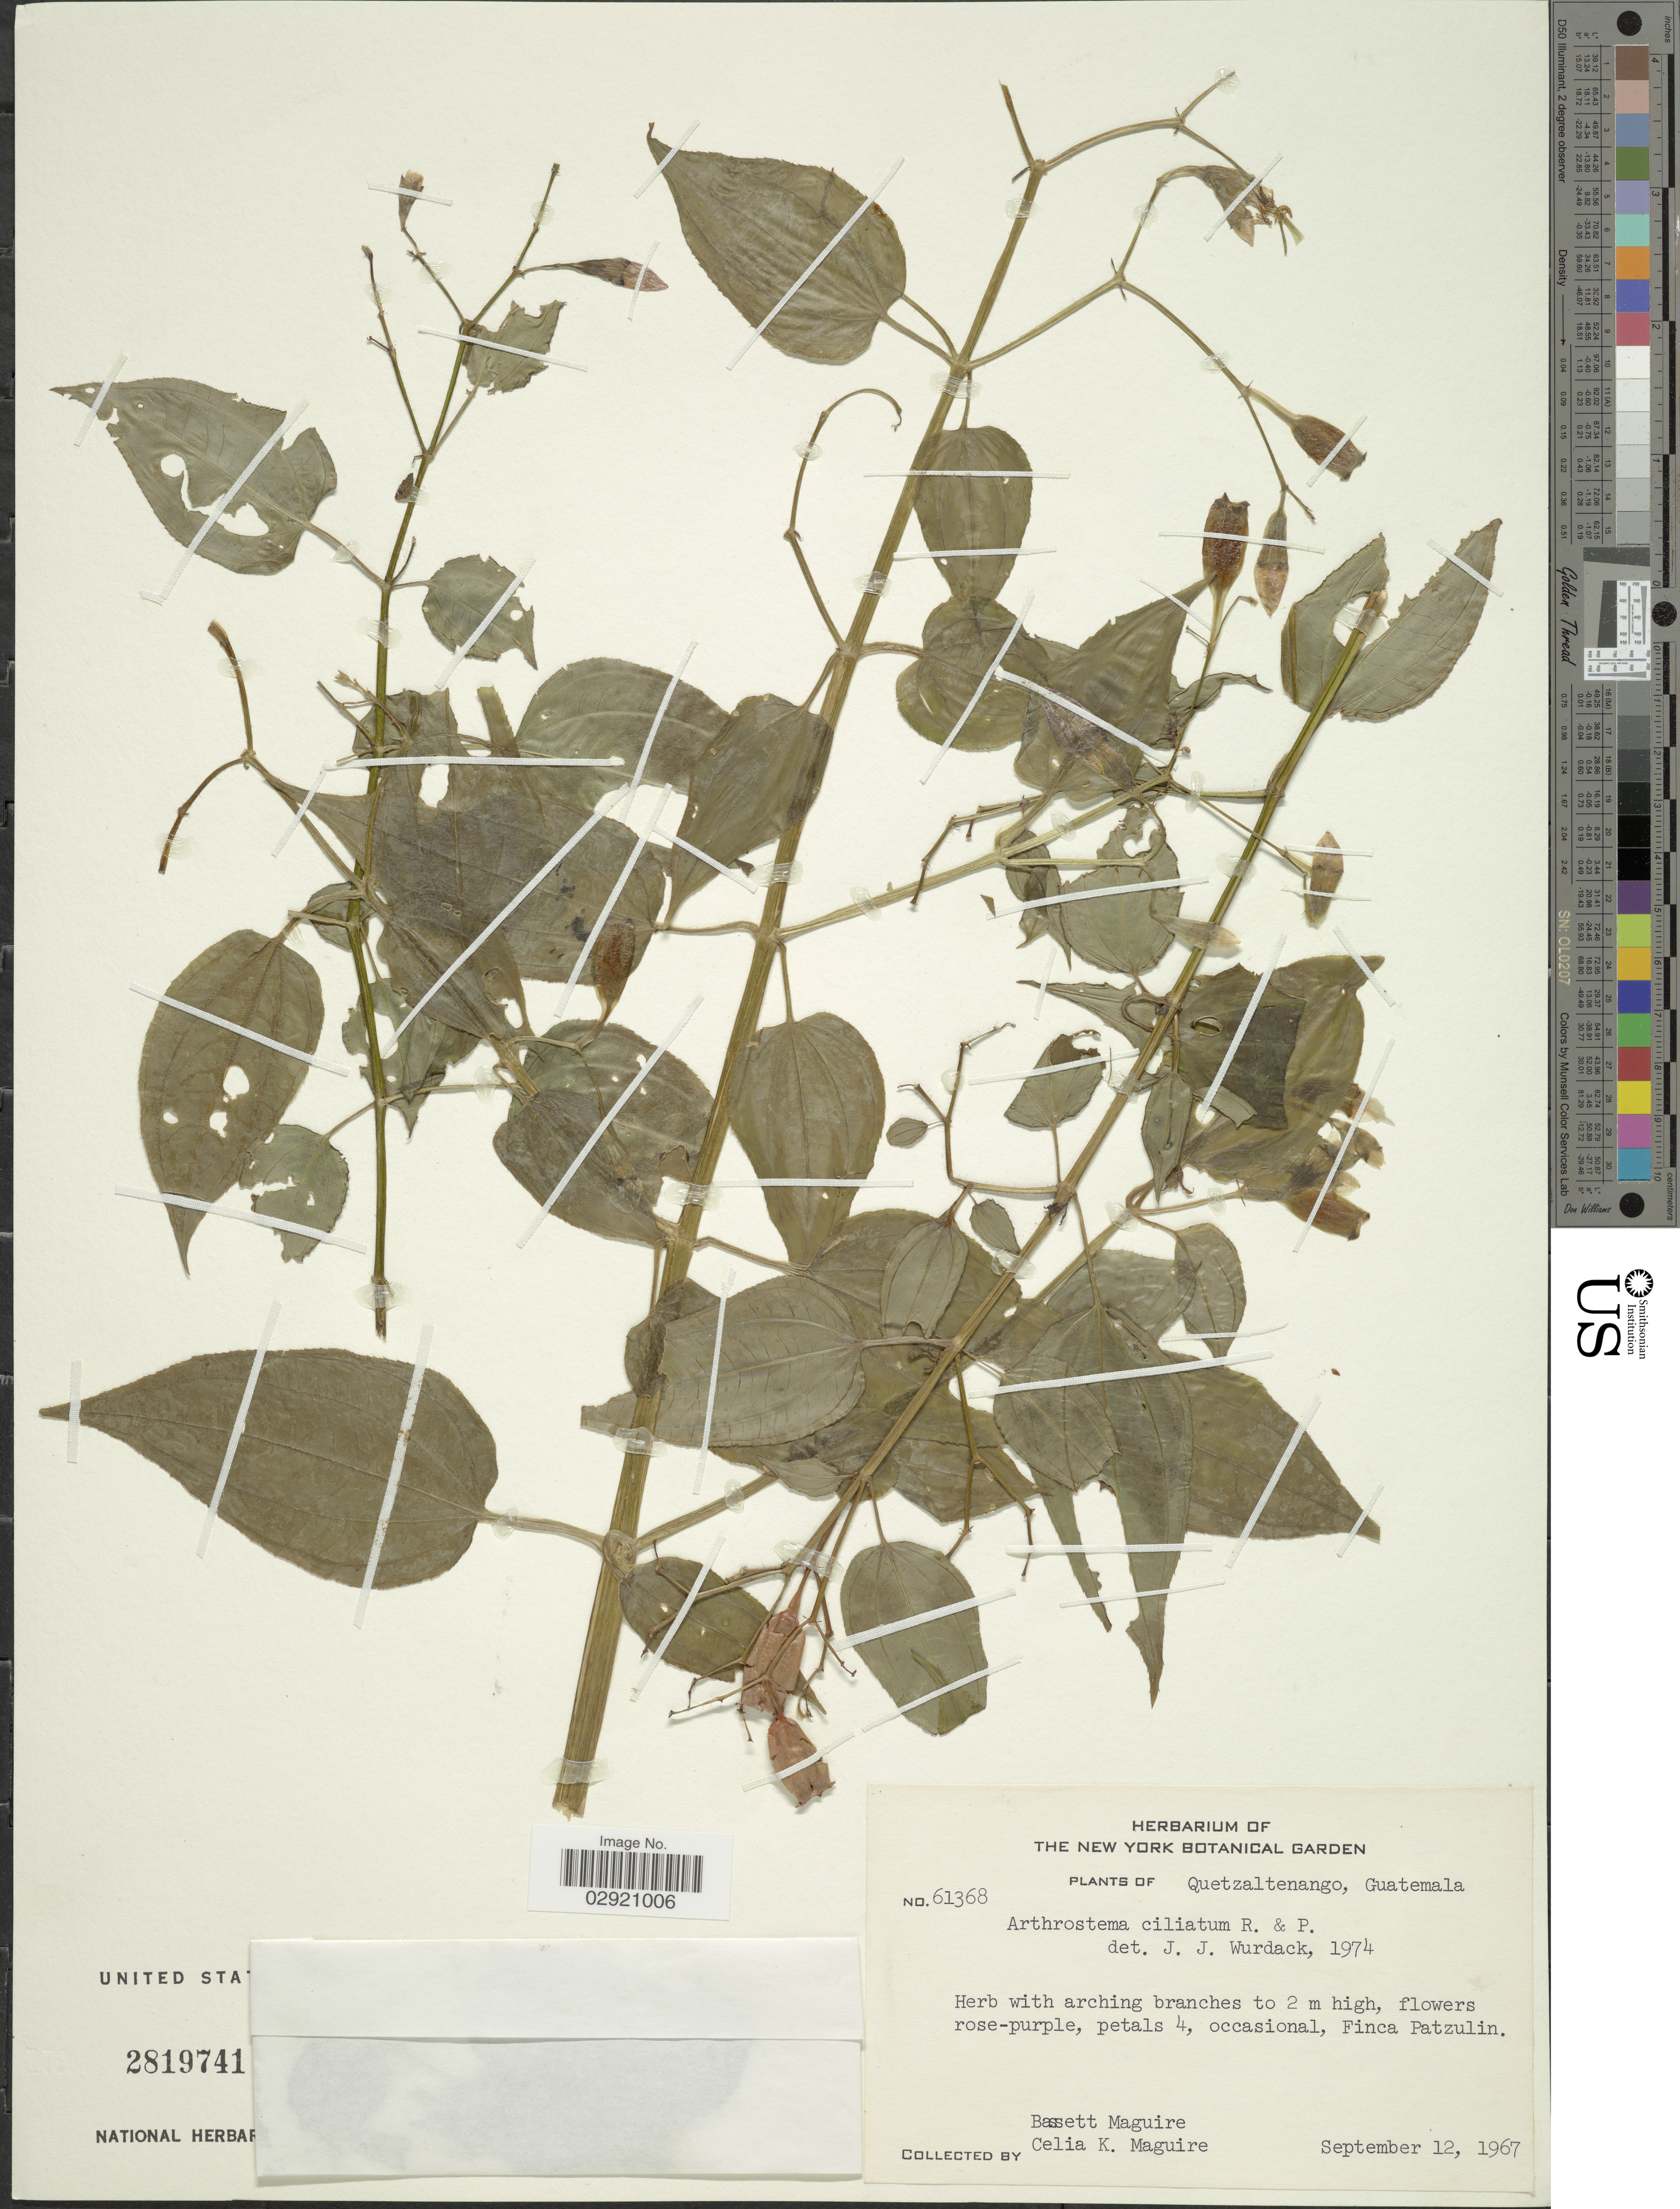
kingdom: Plantae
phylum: Tracheophyta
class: Magnoliopsida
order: Myrtales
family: Melastomataceae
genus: Arthrostemma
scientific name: Arthrostemma ciliatum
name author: Pav. ex D. Don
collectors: B. Maguire & C. K. Maguire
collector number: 61368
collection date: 1967-09-12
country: Guatemala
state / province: Quetzaltenango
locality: Finca Patzulin.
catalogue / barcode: US 2819741